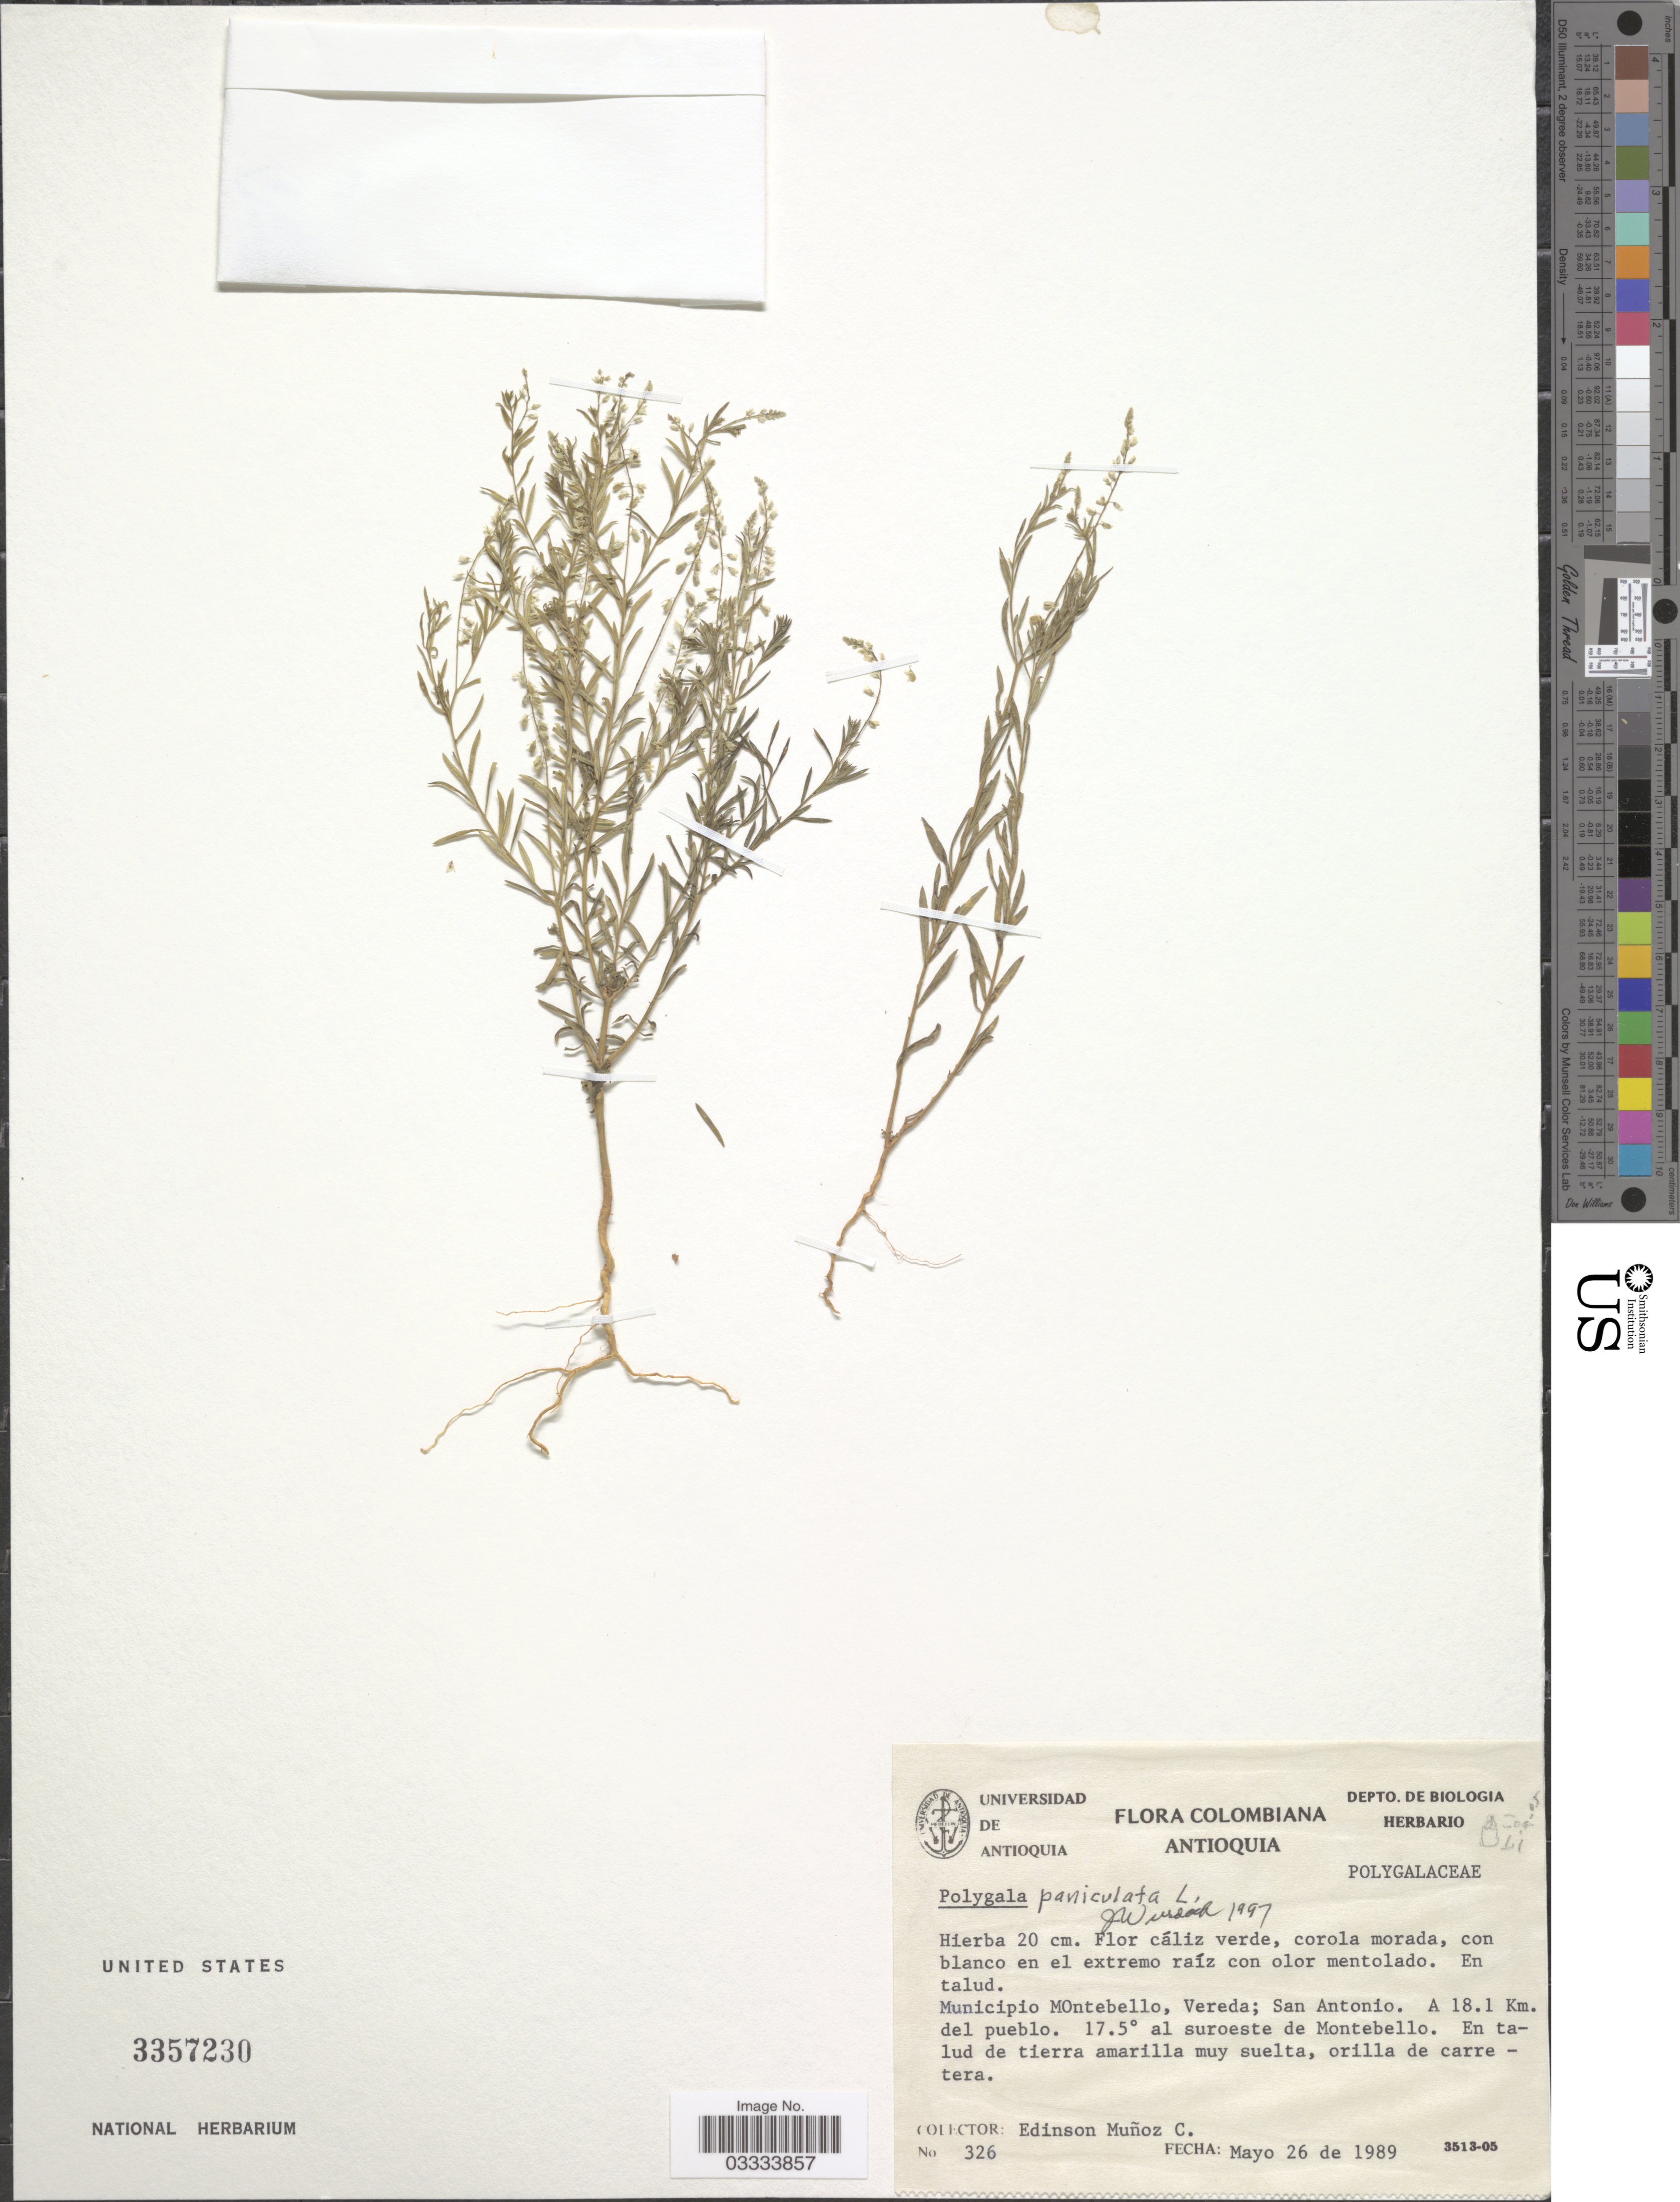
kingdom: Plantae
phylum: Tracheophyta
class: Magnoliopsida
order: Fabales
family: Polygalaceae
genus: Polygala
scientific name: Polygala paniculata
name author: L.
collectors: E. Muñoz C.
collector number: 326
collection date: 1989-05-26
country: Colombia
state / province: Antioquia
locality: Municipio Montebello, Vereda; San Antonio. A 18.1 Km. del pueblo. 17.5° al suroeste de Montebello.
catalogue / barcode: US 3357230